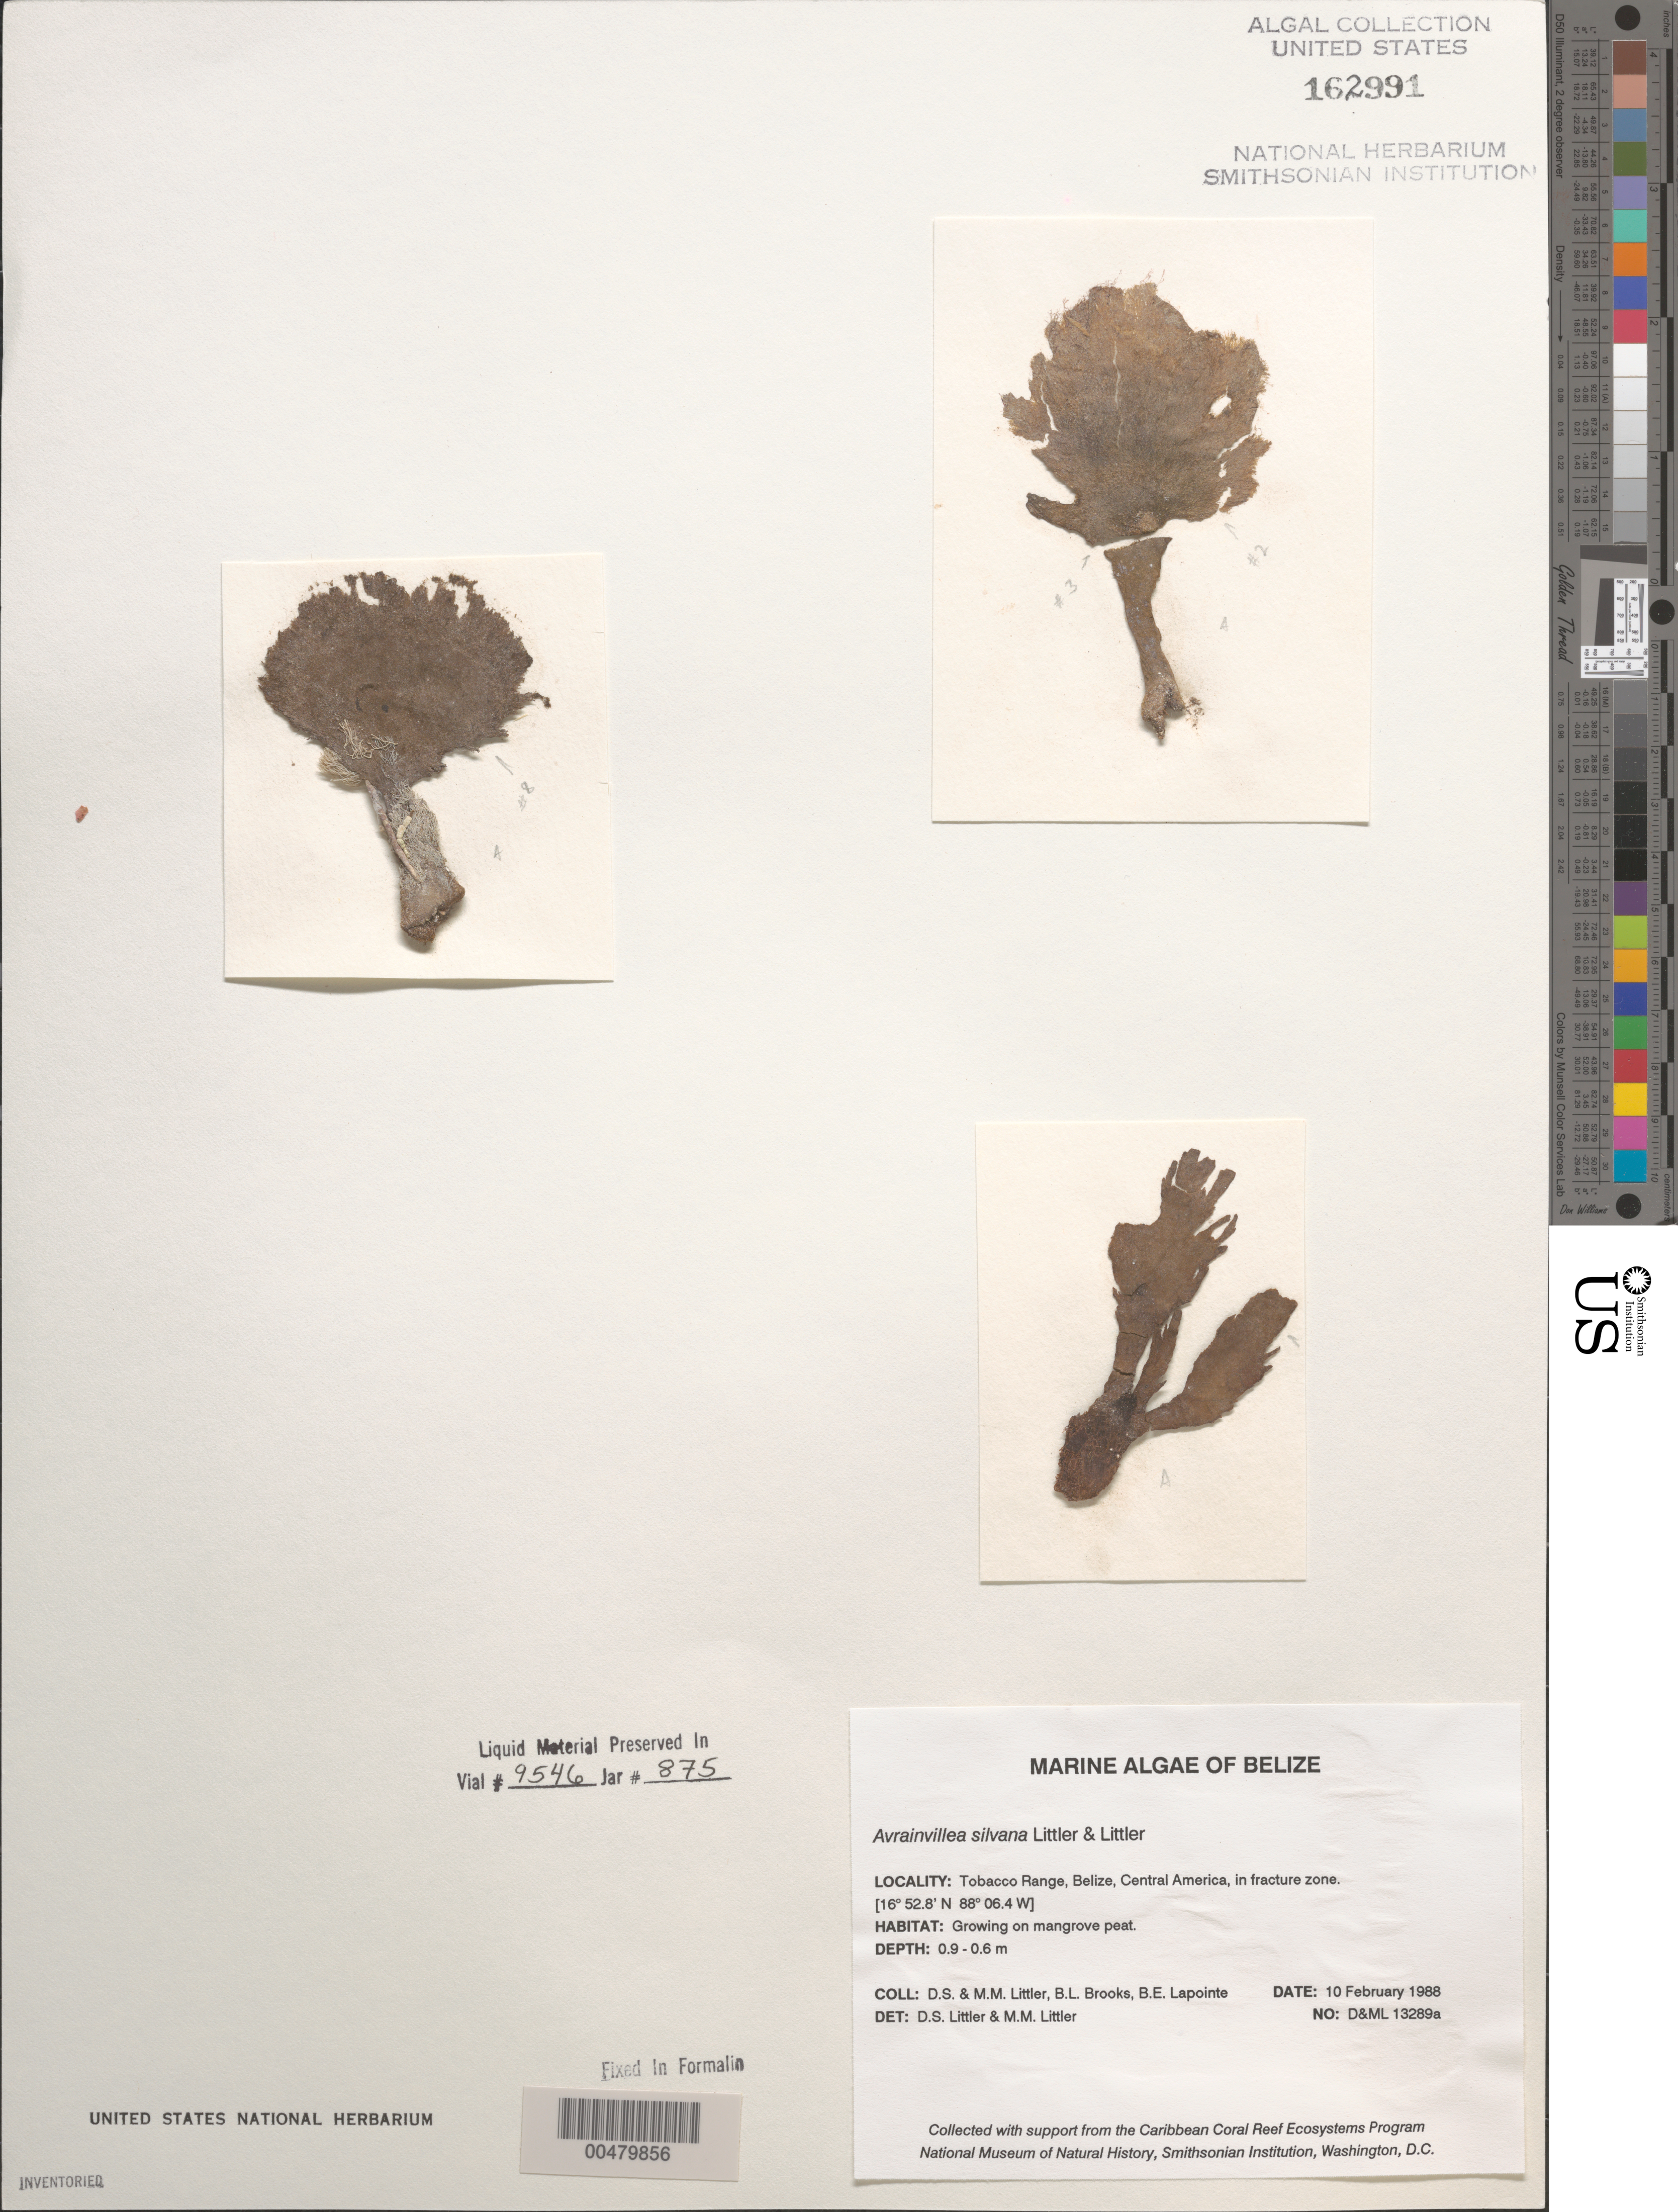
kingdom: Plantae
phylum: Chlorophyta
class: Ulvophyceae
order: Bryopsidales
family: Dichotomosiphonaceae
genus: Avrainvillea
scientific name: Avrainvillea silvana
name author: D.S. Littler & Littler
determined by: Littler, D. S.; Littler, M. M.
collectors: D. S. Littler, M. M. Littler, B. Brooks & B. Lapointe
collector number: D&ML 13289a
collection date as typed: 10 Feb 1988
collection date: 1988-02-10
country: Belize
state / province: Stann Creek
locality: Tobacco Range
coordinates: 16 52.8'N, 88 06.4'W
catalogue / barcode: US 162991